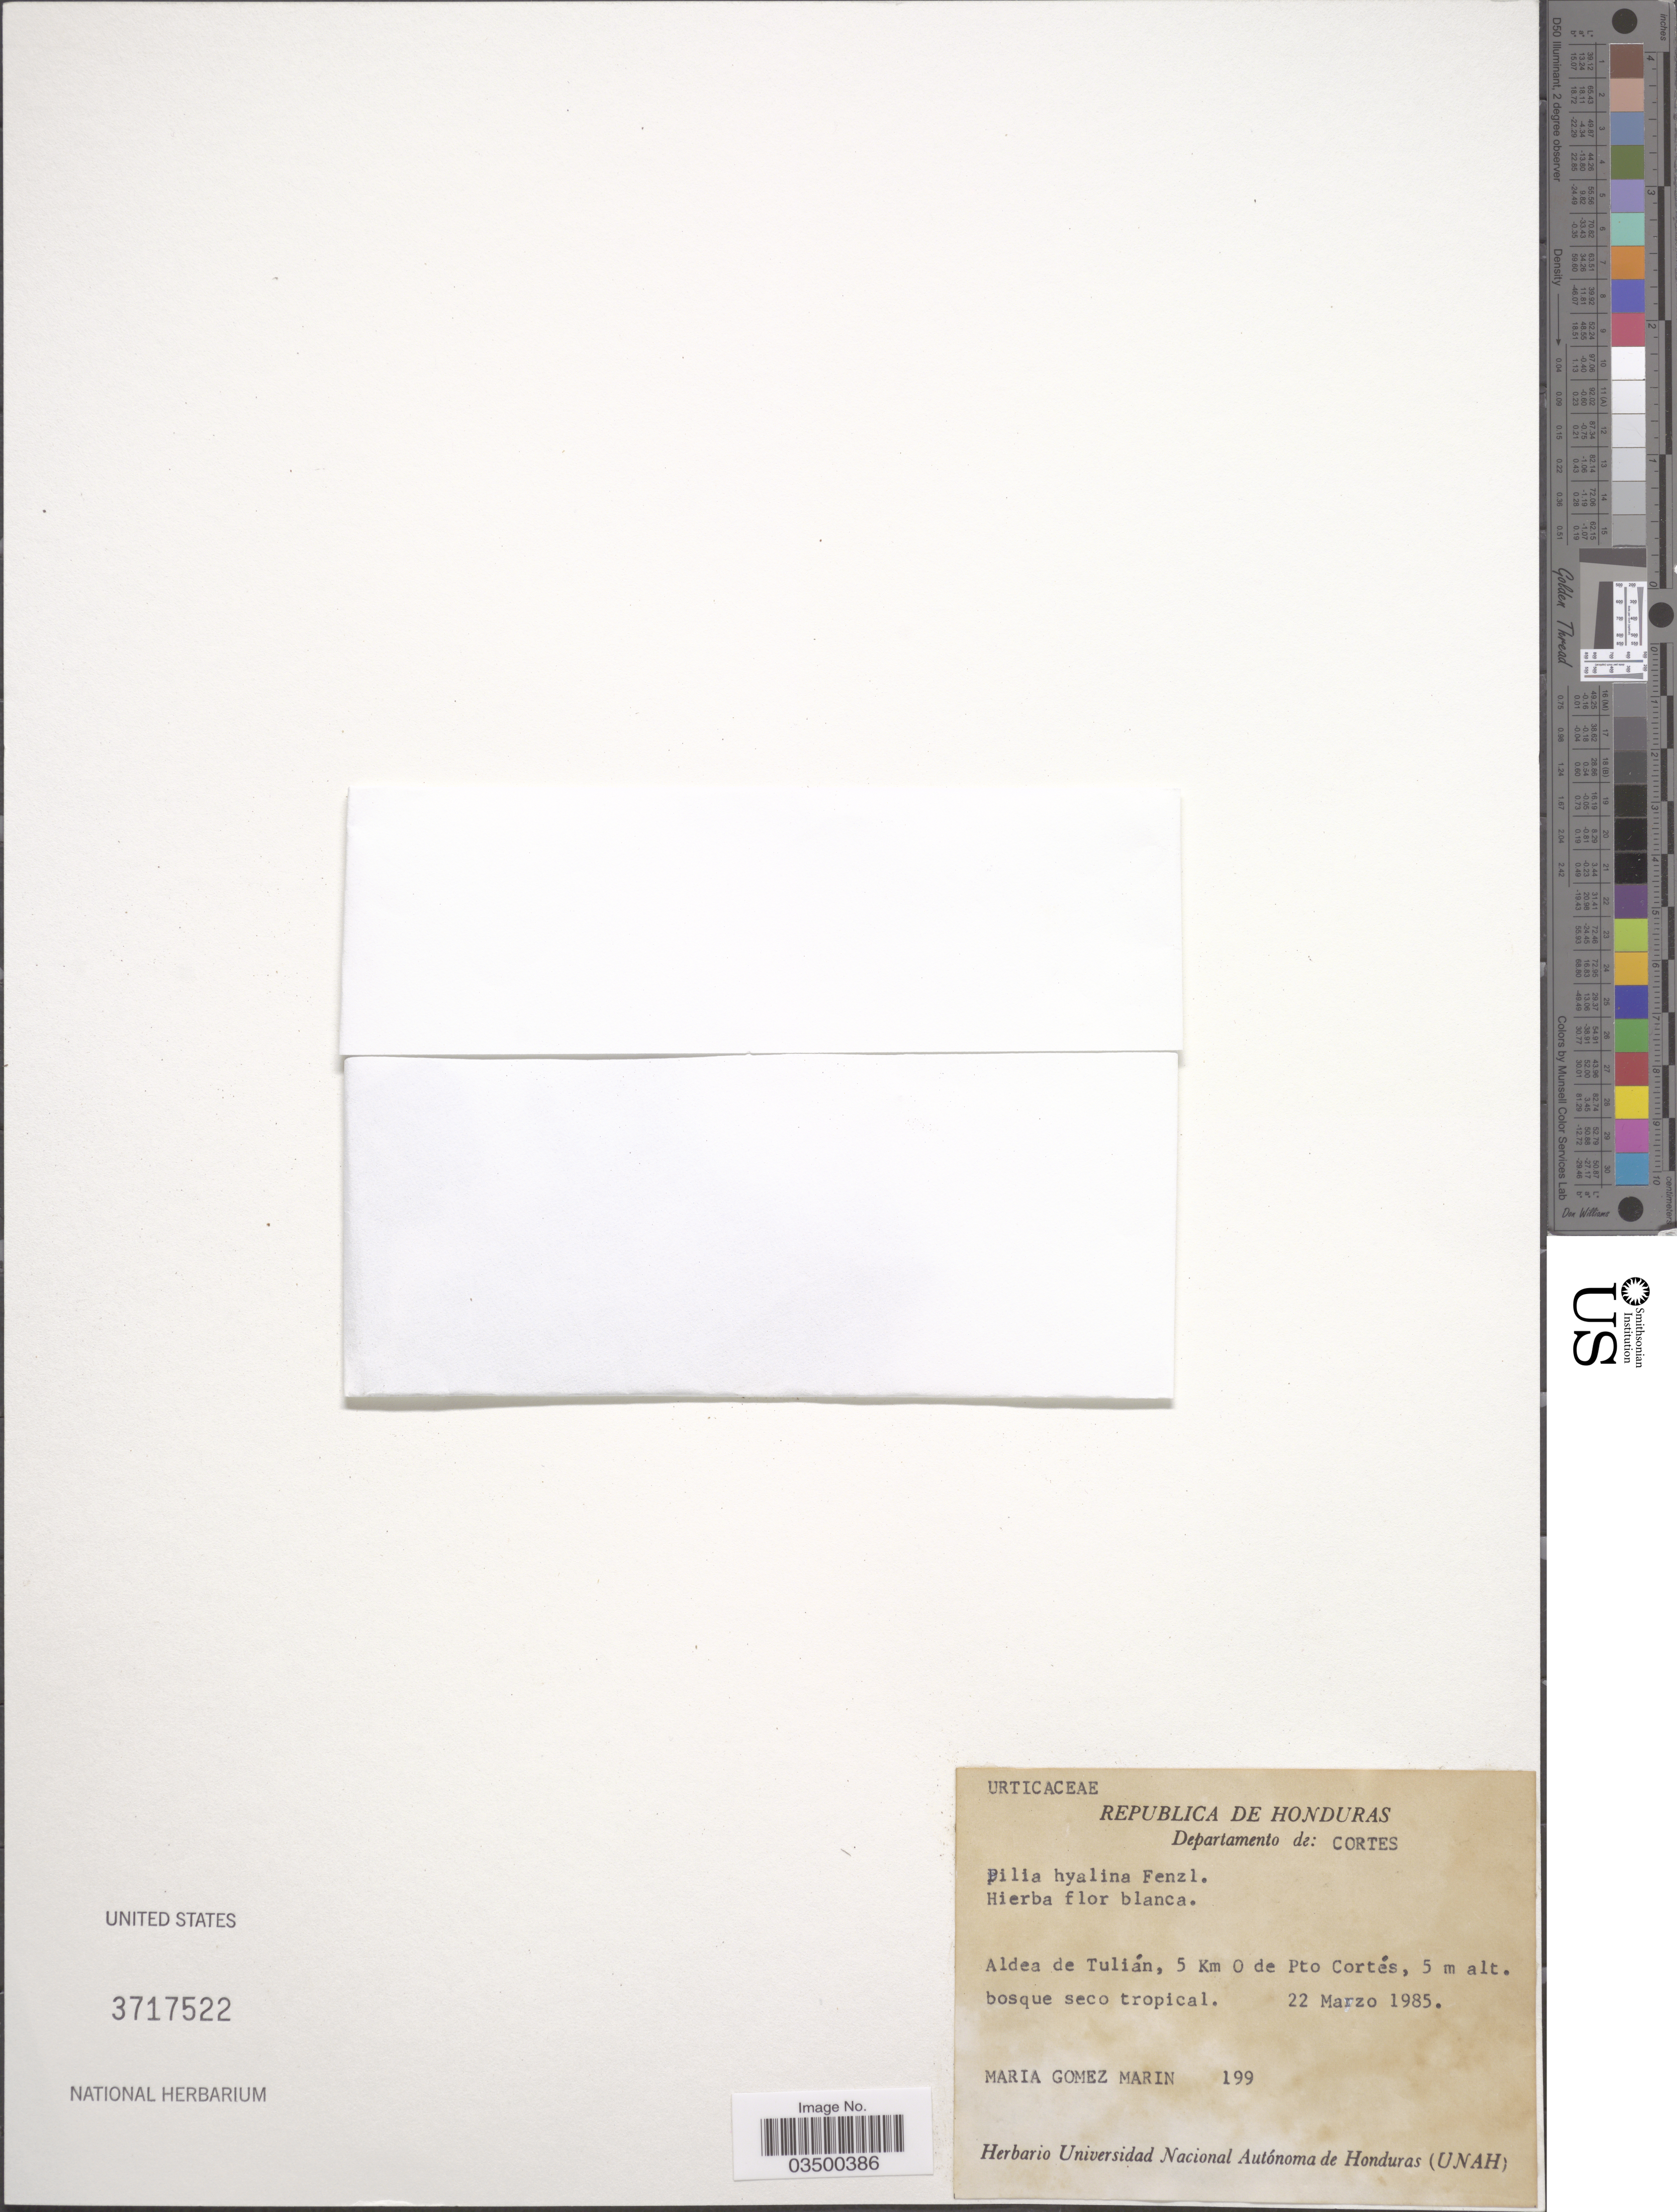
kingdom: Plantae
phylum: Tracheophyta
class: Magnoliopsida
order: Rosales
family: Urticaceae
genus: Pilea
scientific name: Pilea hyalina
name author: Fenzl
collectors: M. Marin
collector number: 199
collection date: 1985-03-22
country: Honduras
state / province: Cortes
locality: Republica de Honduras. Departamento de: Cortes. Aldea de Tulián, 5 Km O de Pto Cortés.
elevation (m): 5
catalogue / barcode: US 3717522